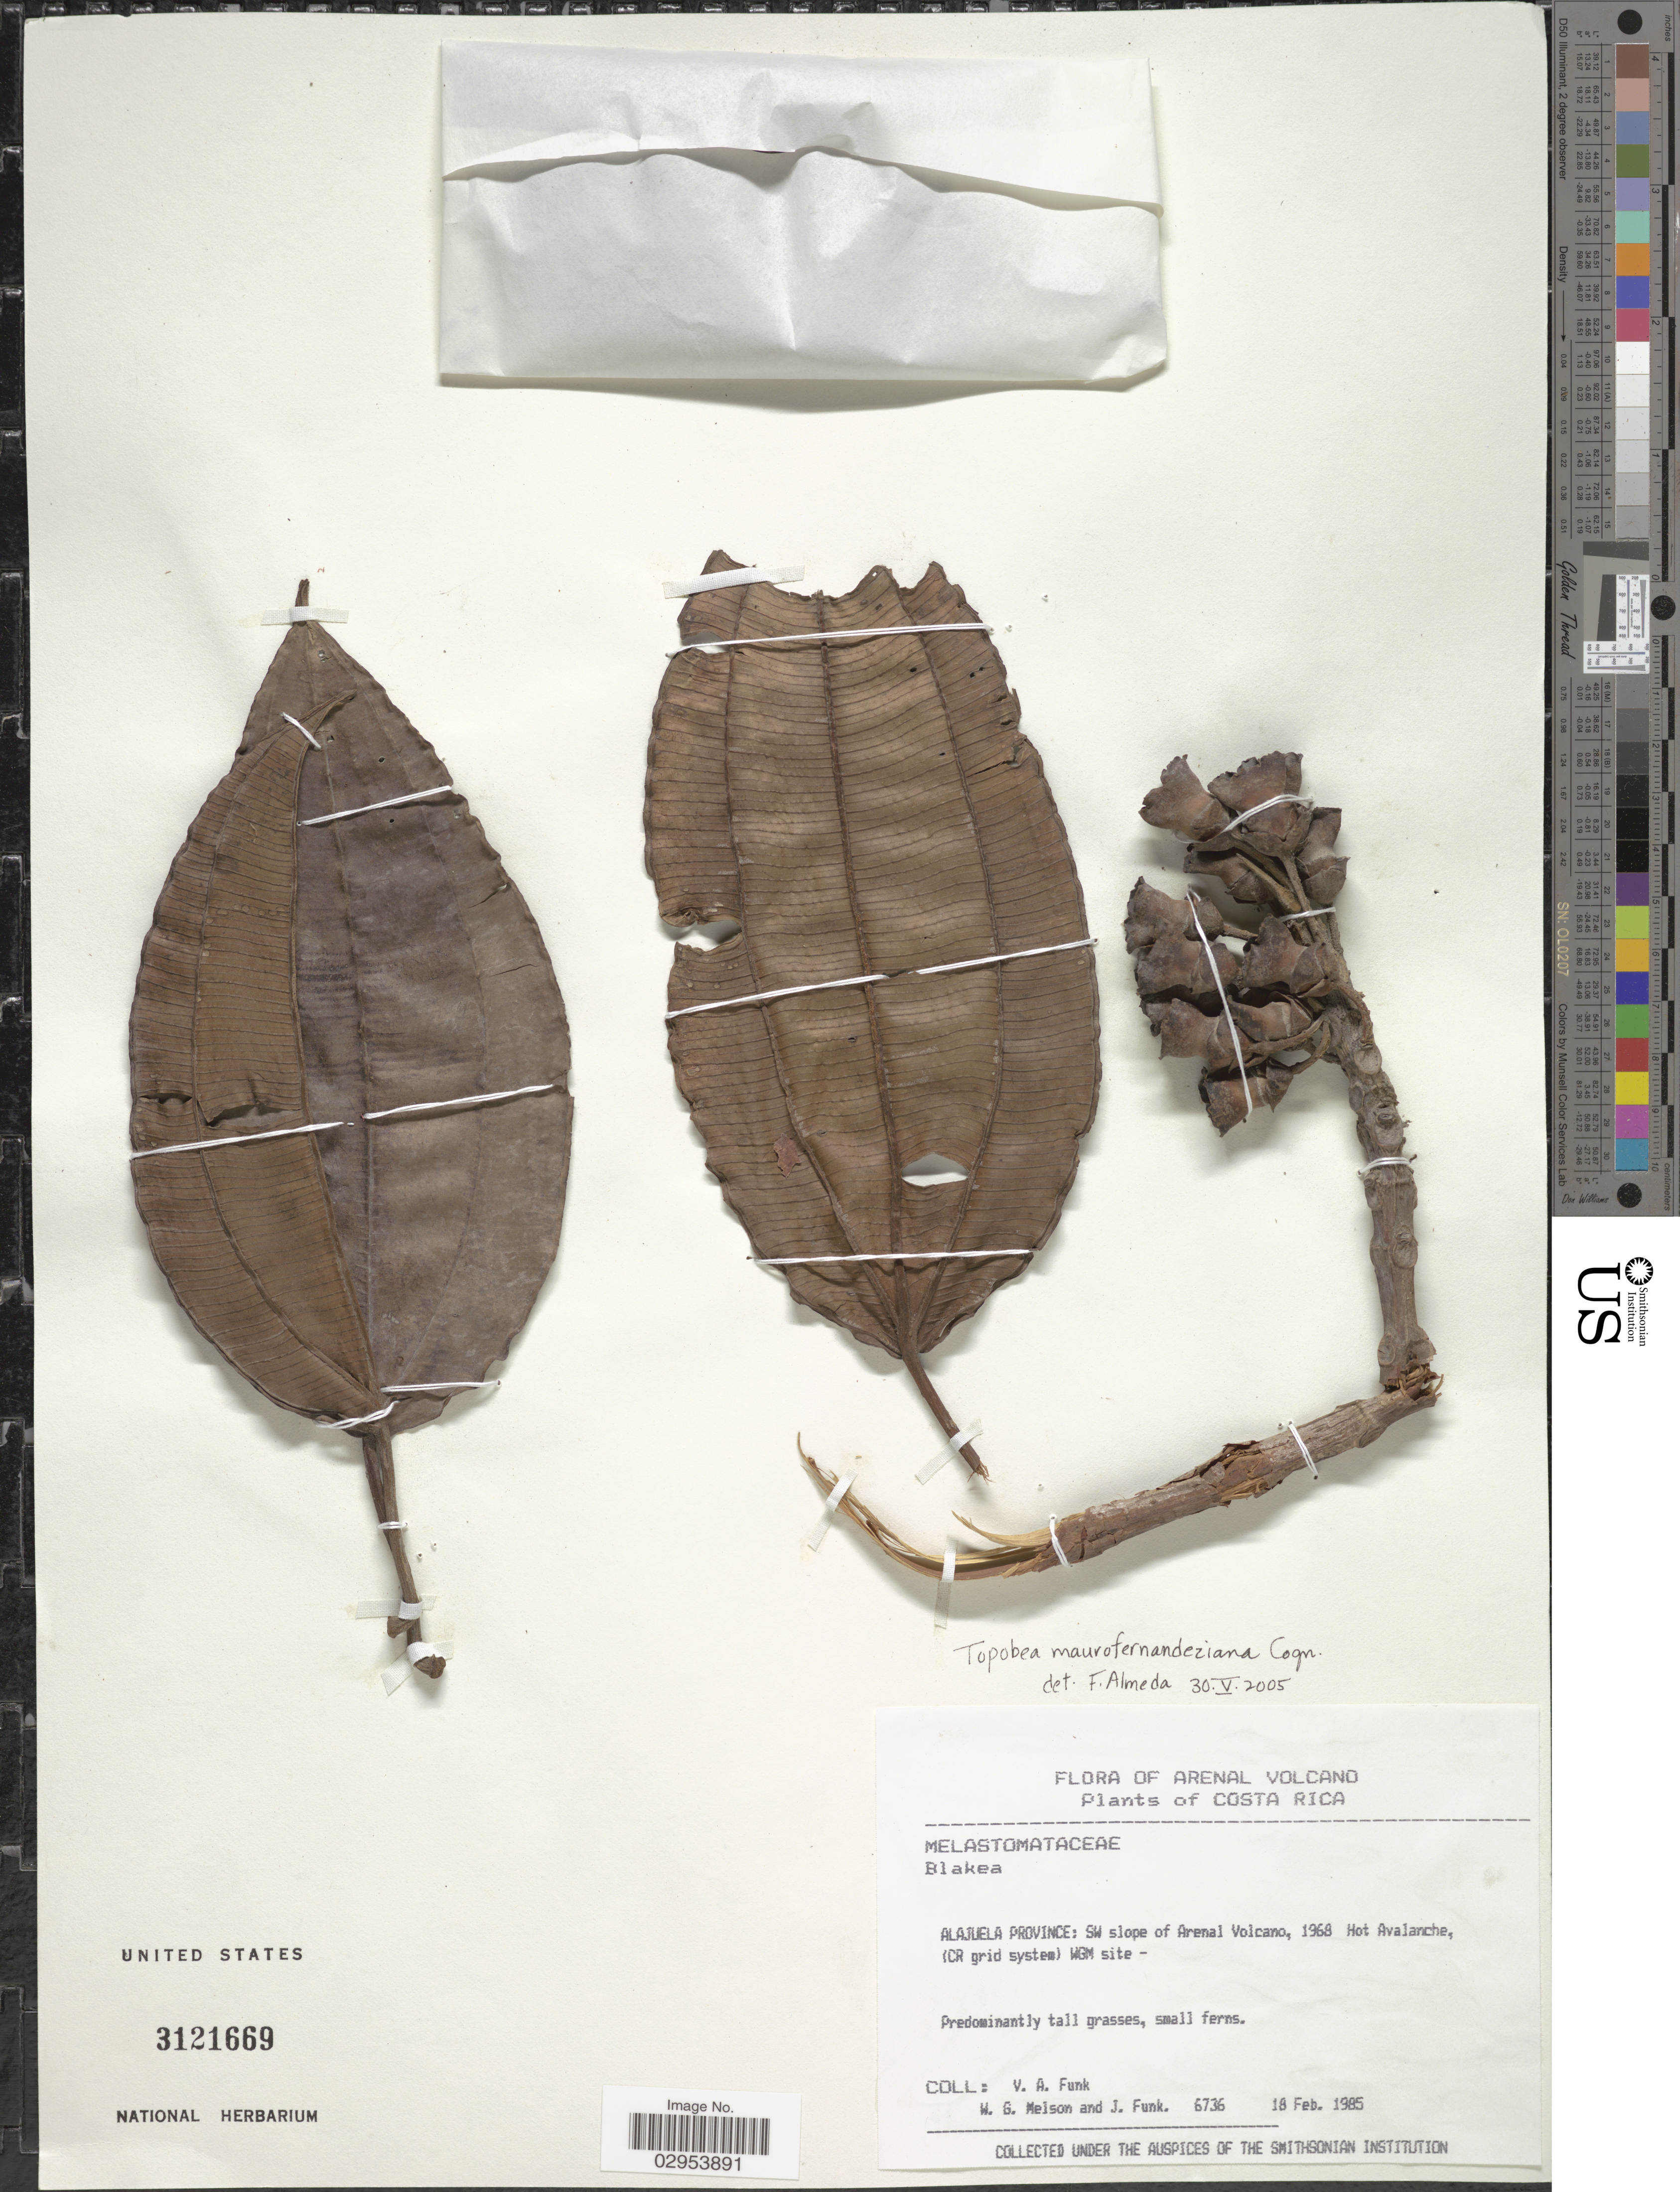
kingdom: Plantae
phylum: Tracheophyta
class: Magnoliopsida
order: Myrtales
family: Melastomataceae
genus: Topobea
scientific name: Topobea maurofernandeziana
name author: Cogn.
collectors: V. Funk, W. Melson & J. Funk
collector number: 6736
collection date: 1985-02-18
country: Costa Rica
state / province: Alajuela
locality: Arenal Volcano. SW slope of Arenal Volcano, 1968 Hot Avalanche, (CR grid system) WGM site.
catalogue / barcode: US 3121669